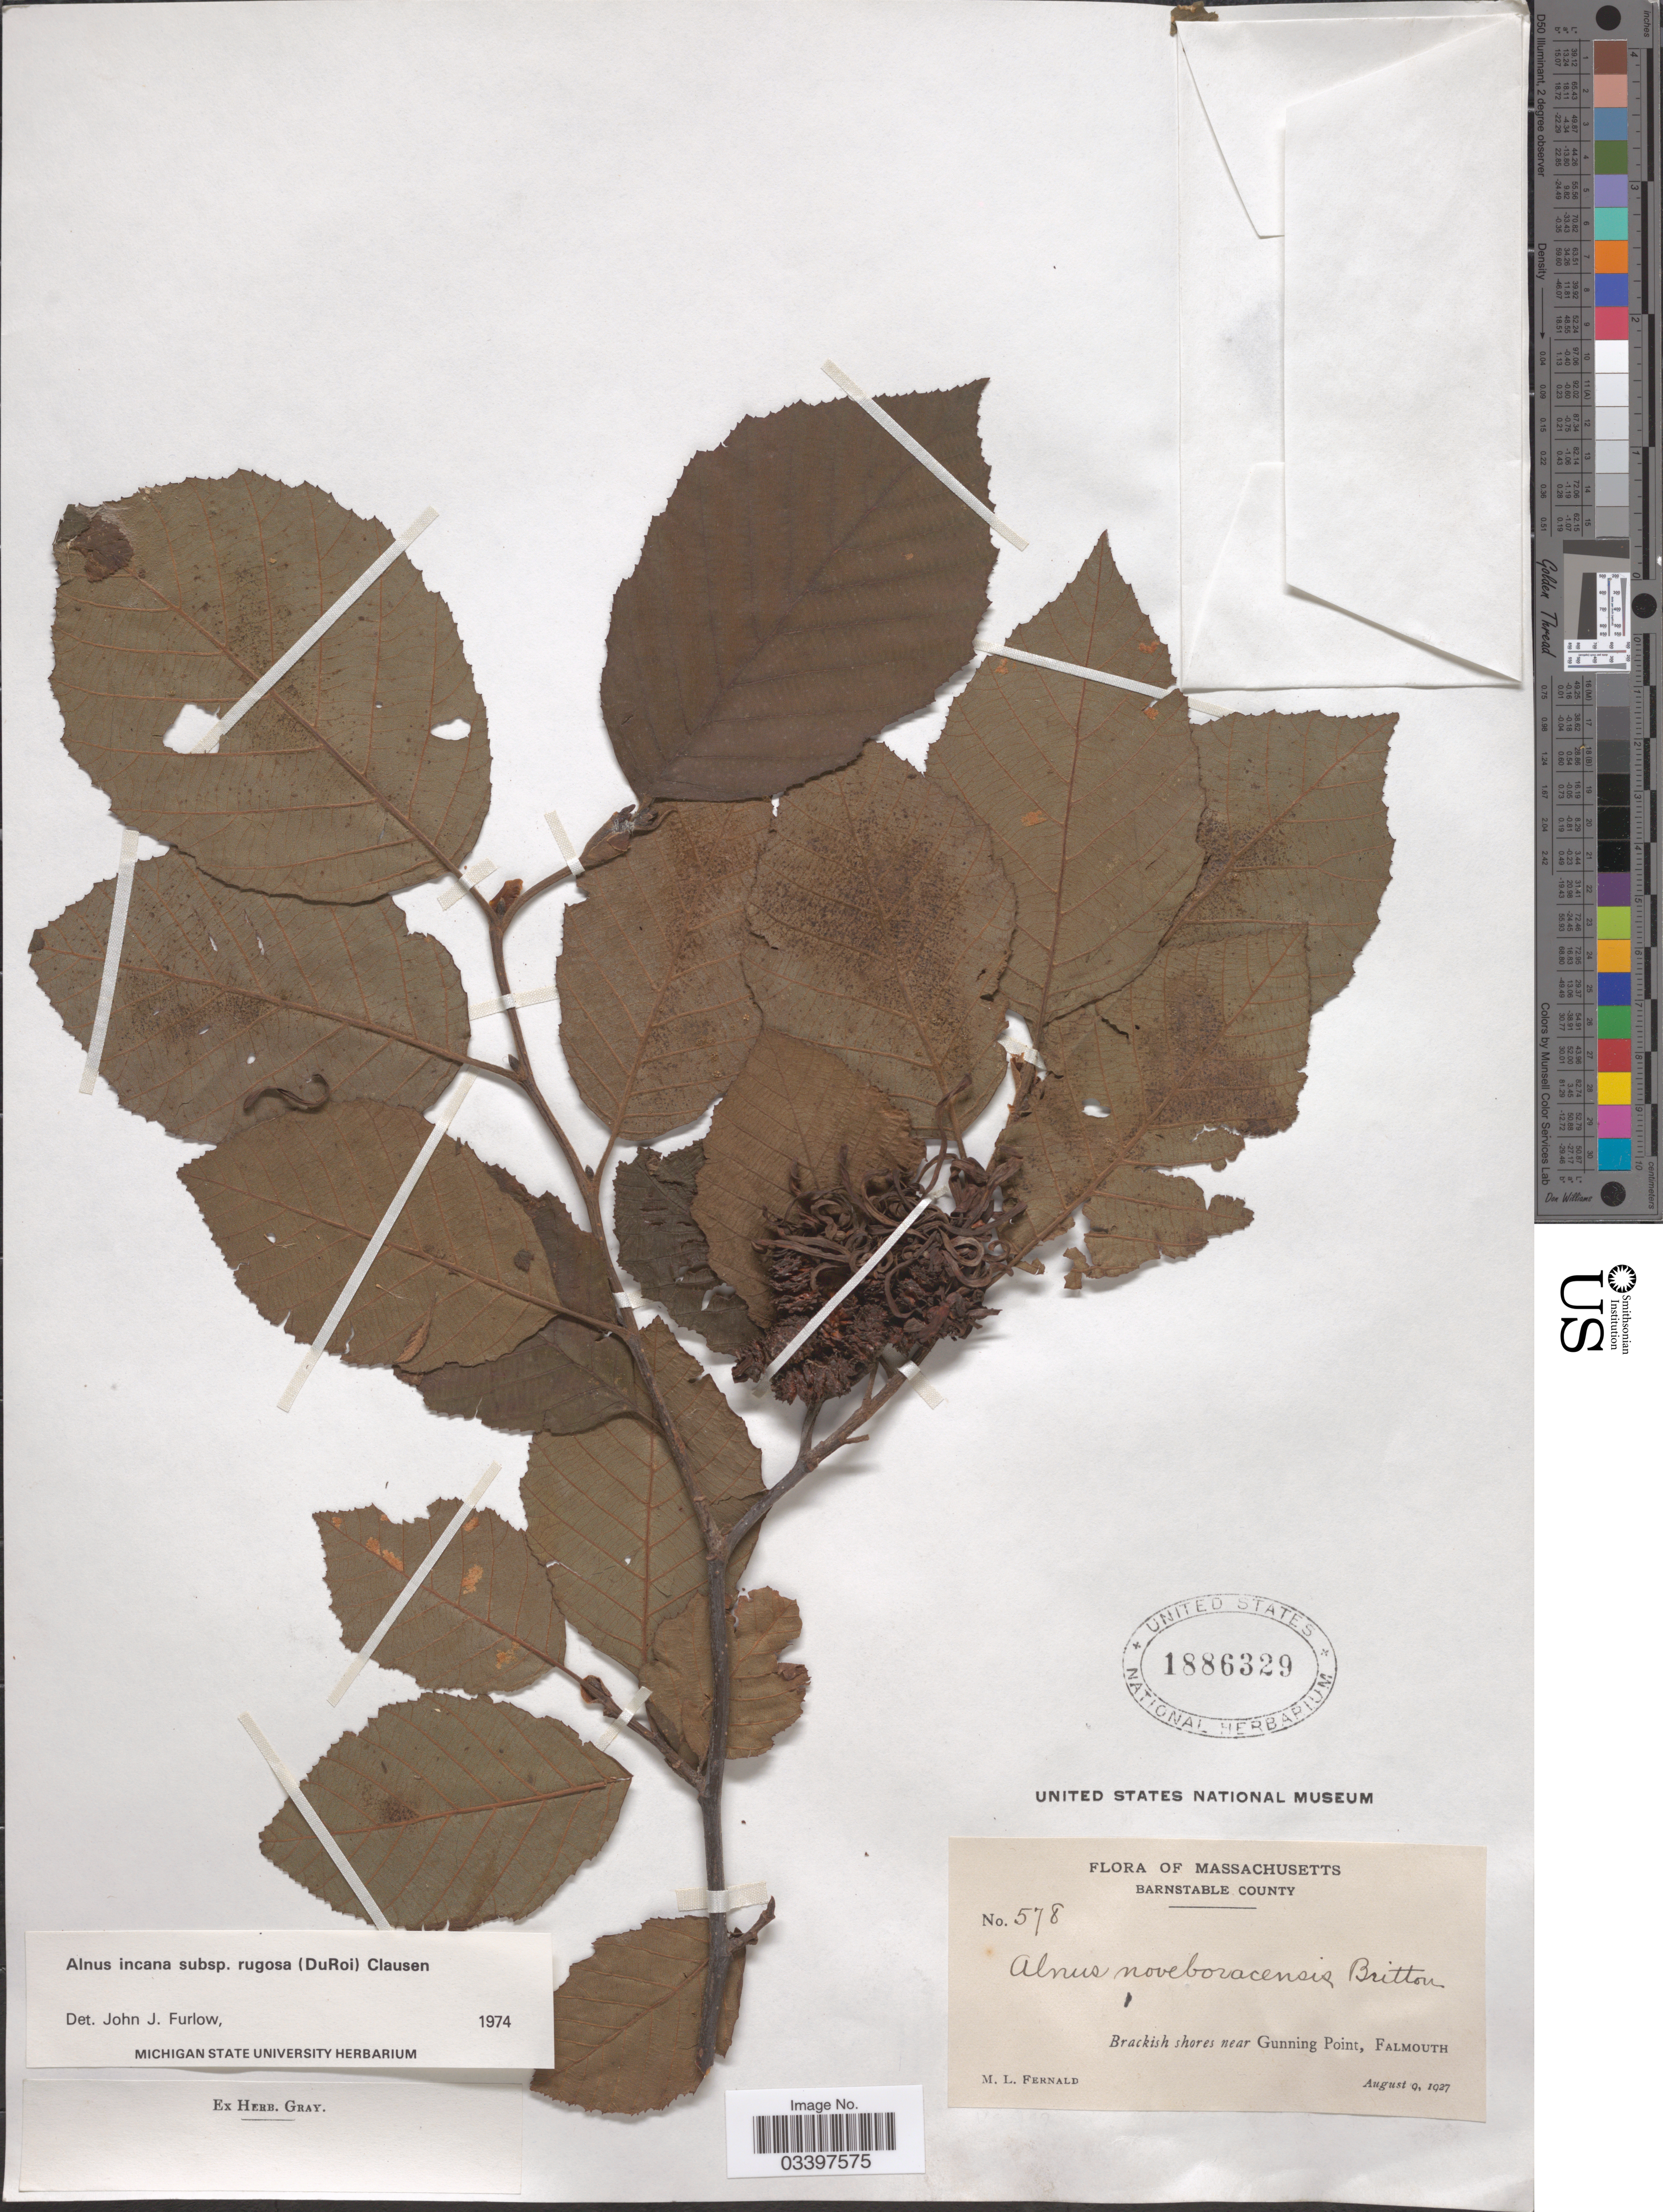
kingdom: Plantae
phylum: Tracheophyta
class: Magnoliopsida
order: Fagales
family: Betulaceae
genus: Alnus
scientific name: Alnus incana subsp. rugosa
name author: (Du Roi) R.T. Clausen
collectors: M. L. Fernald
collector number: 578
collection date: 1927-08-09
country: United States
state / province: Massachusetts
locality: Barnstable County. Brackish shores near Gunning Point, Falmouth.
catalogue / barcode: US 1886329